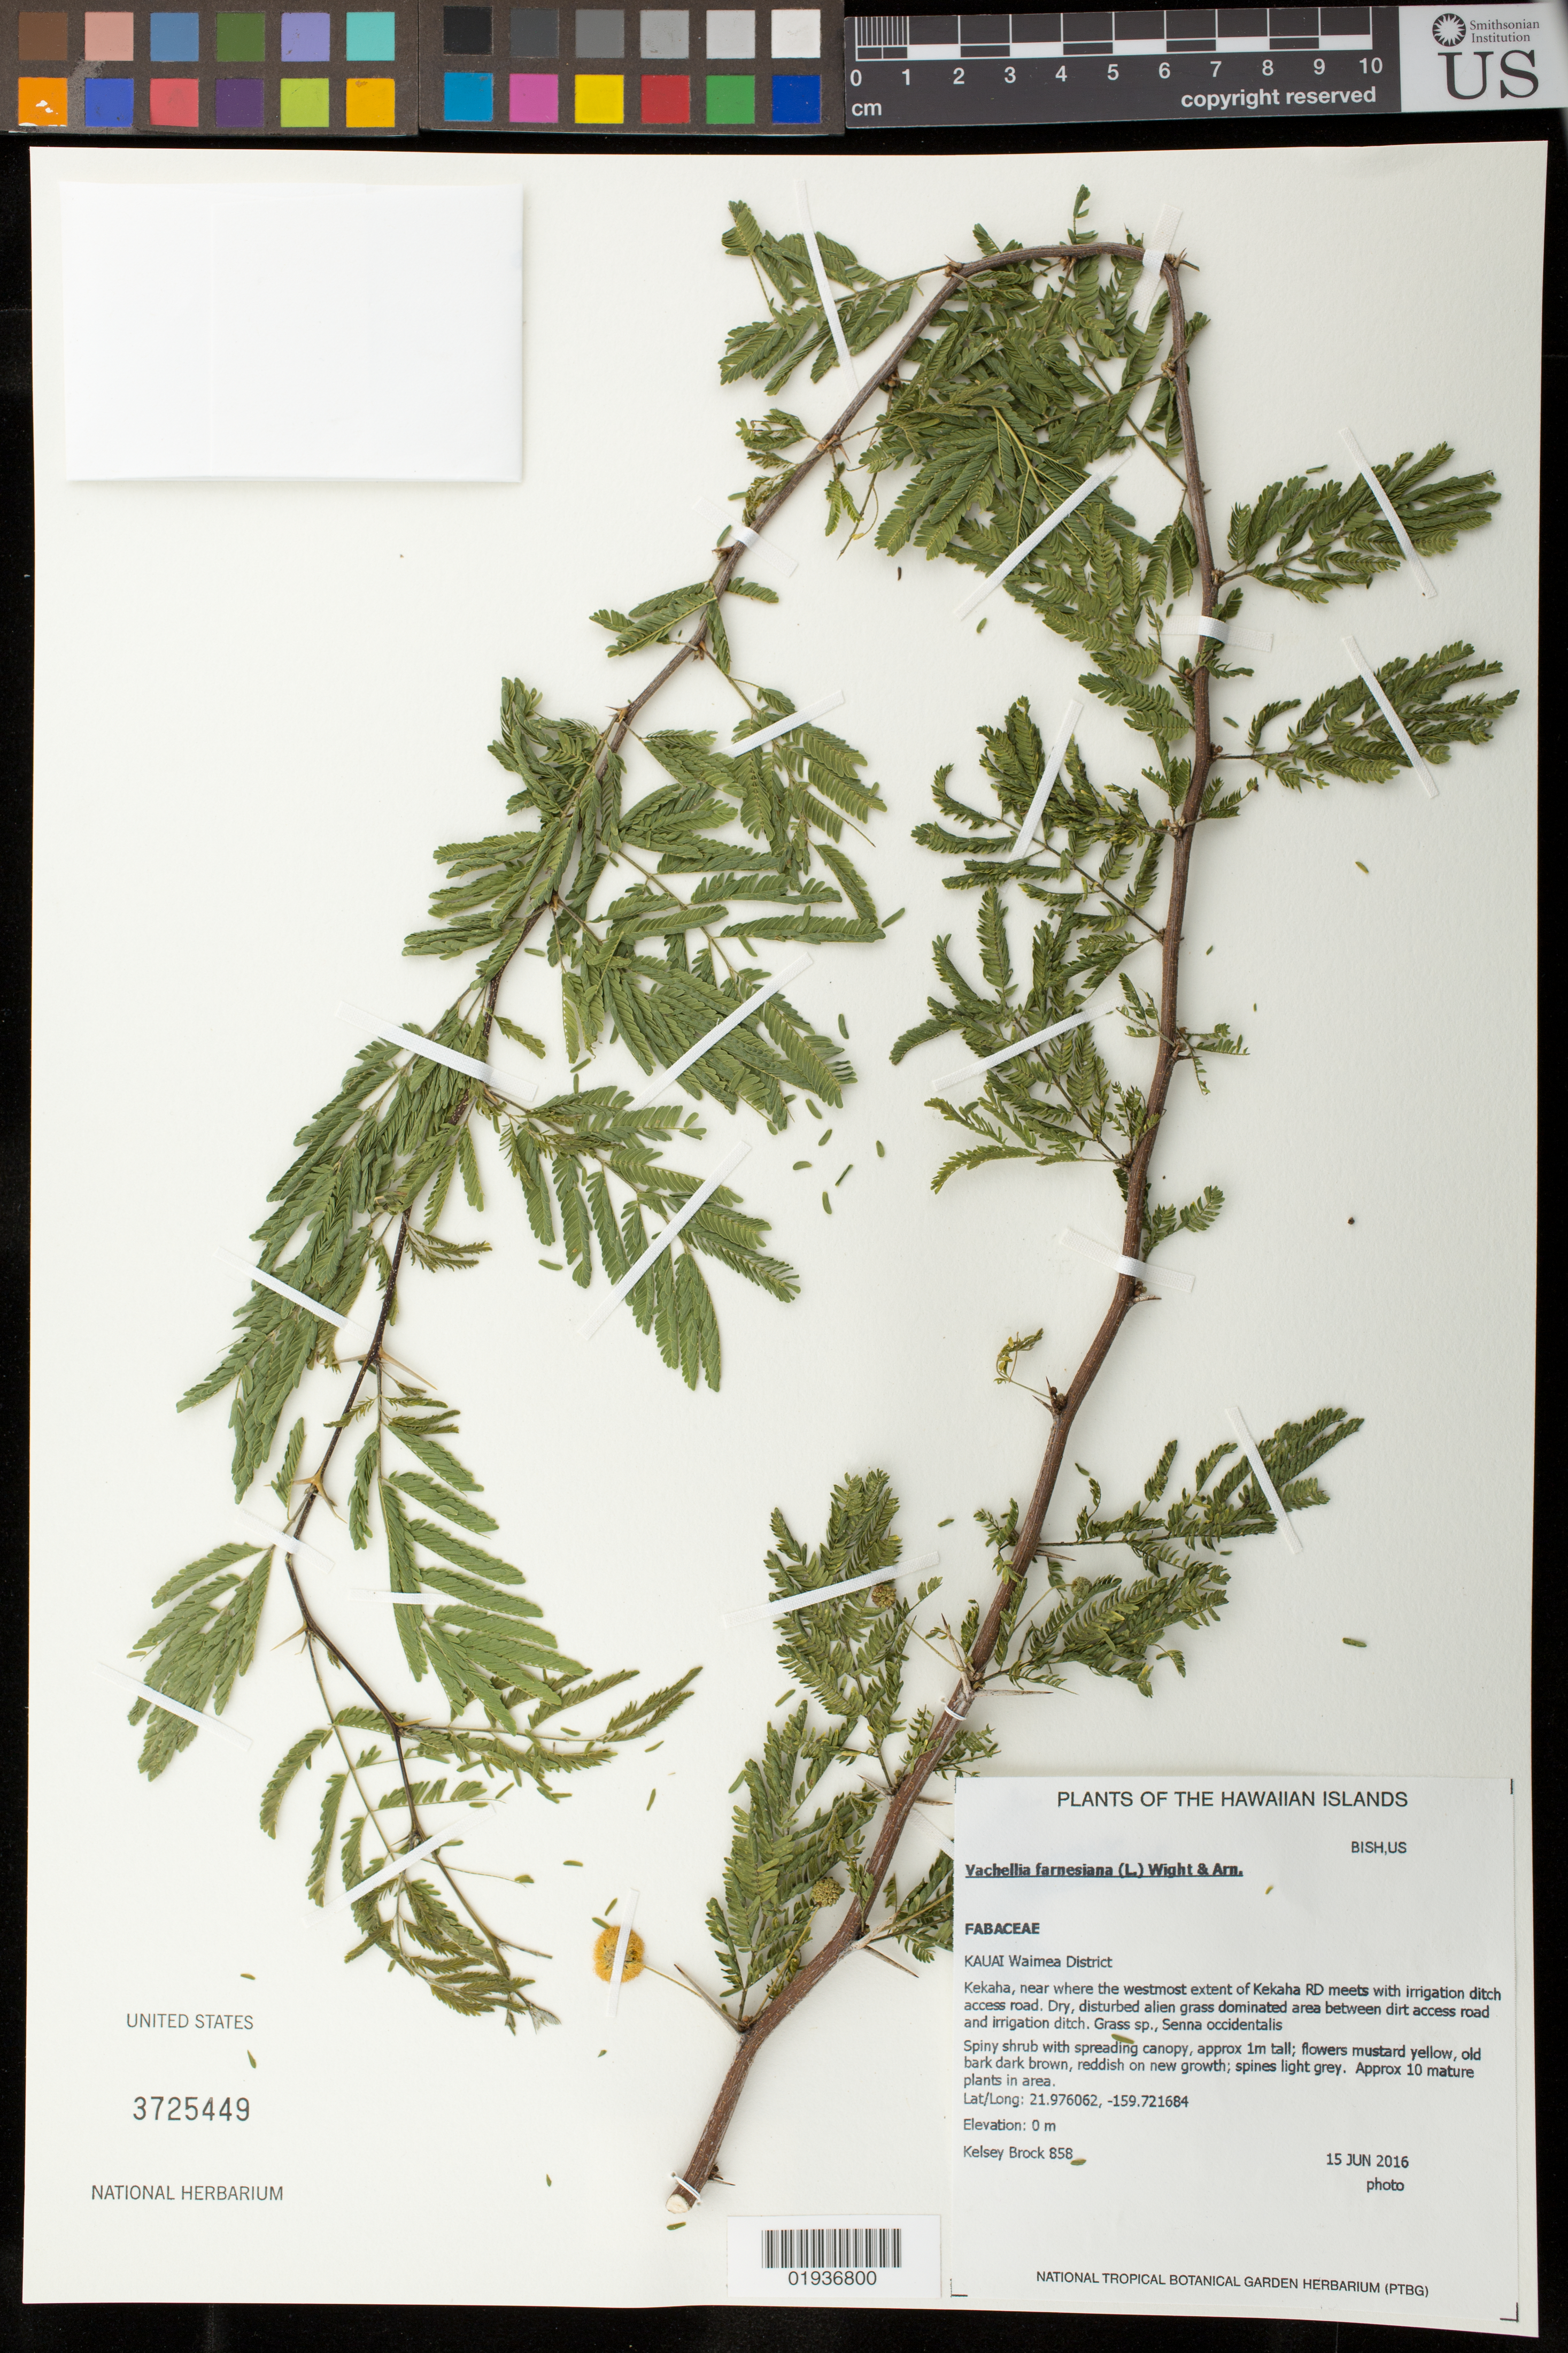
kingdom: Plantae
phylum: Tracheophyta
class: Magnoliopsida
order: Fabales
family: Fabaceae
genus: Vachellia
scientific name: Vachellia farnesiana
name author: (L.) Wight & Arn.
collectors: K. Brock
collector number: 858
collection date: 2016-06-15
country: United States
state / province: Hawaii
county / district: Kauai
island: Kaua'i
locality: Waimea District, Kekaha, near where the westmost extent of Kekaha Rd. meets with irrigation ditch access road.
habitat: Dry, disturbed alien grass dominated area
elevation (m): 0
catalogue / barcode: US 3728449